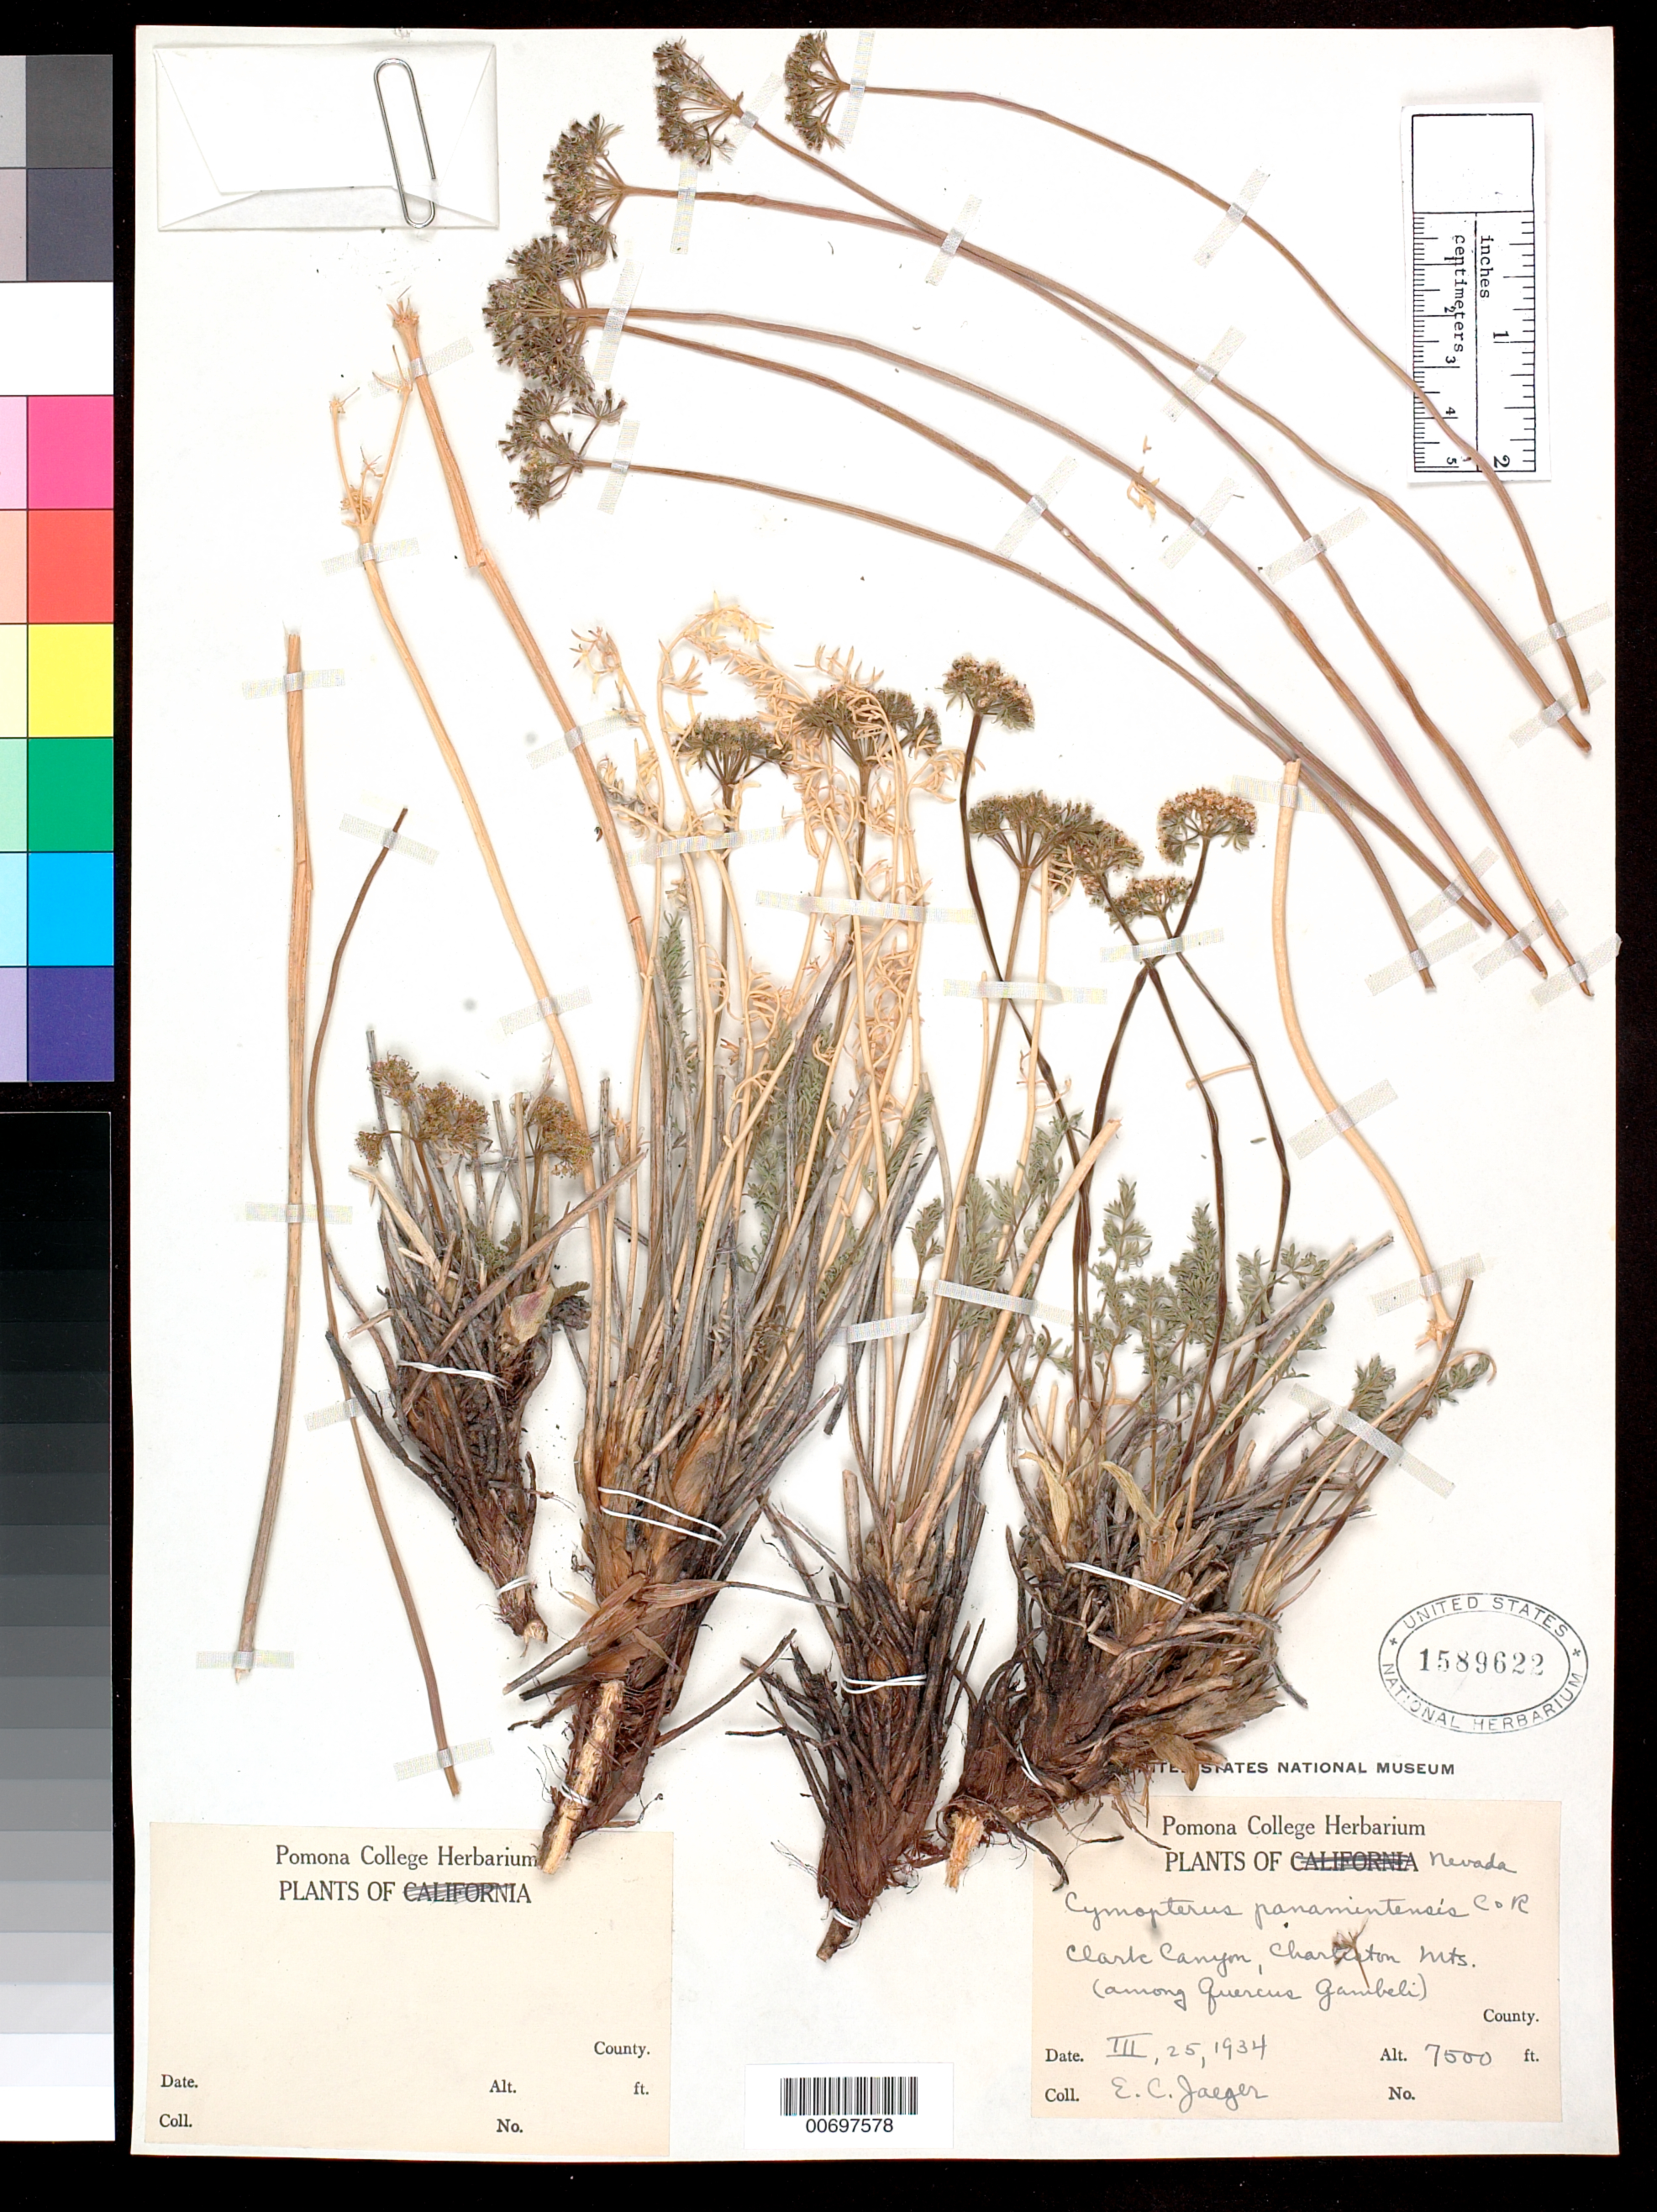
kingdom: Plantae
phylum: Tracheophyta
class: Magnoliopsida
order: Apiales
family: Apiaceae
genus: Cymopterus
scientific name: Cymopterus panamintensis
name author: J.M. Coult. & Rose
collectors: E. Jaeger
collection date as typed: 25 Mar 1934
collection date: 1934-03-25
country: United States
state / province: California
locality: Clark Canyon, Charleston Mts.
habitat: Among Quercus gambeli.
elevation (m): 2286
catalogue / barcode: US 1589622